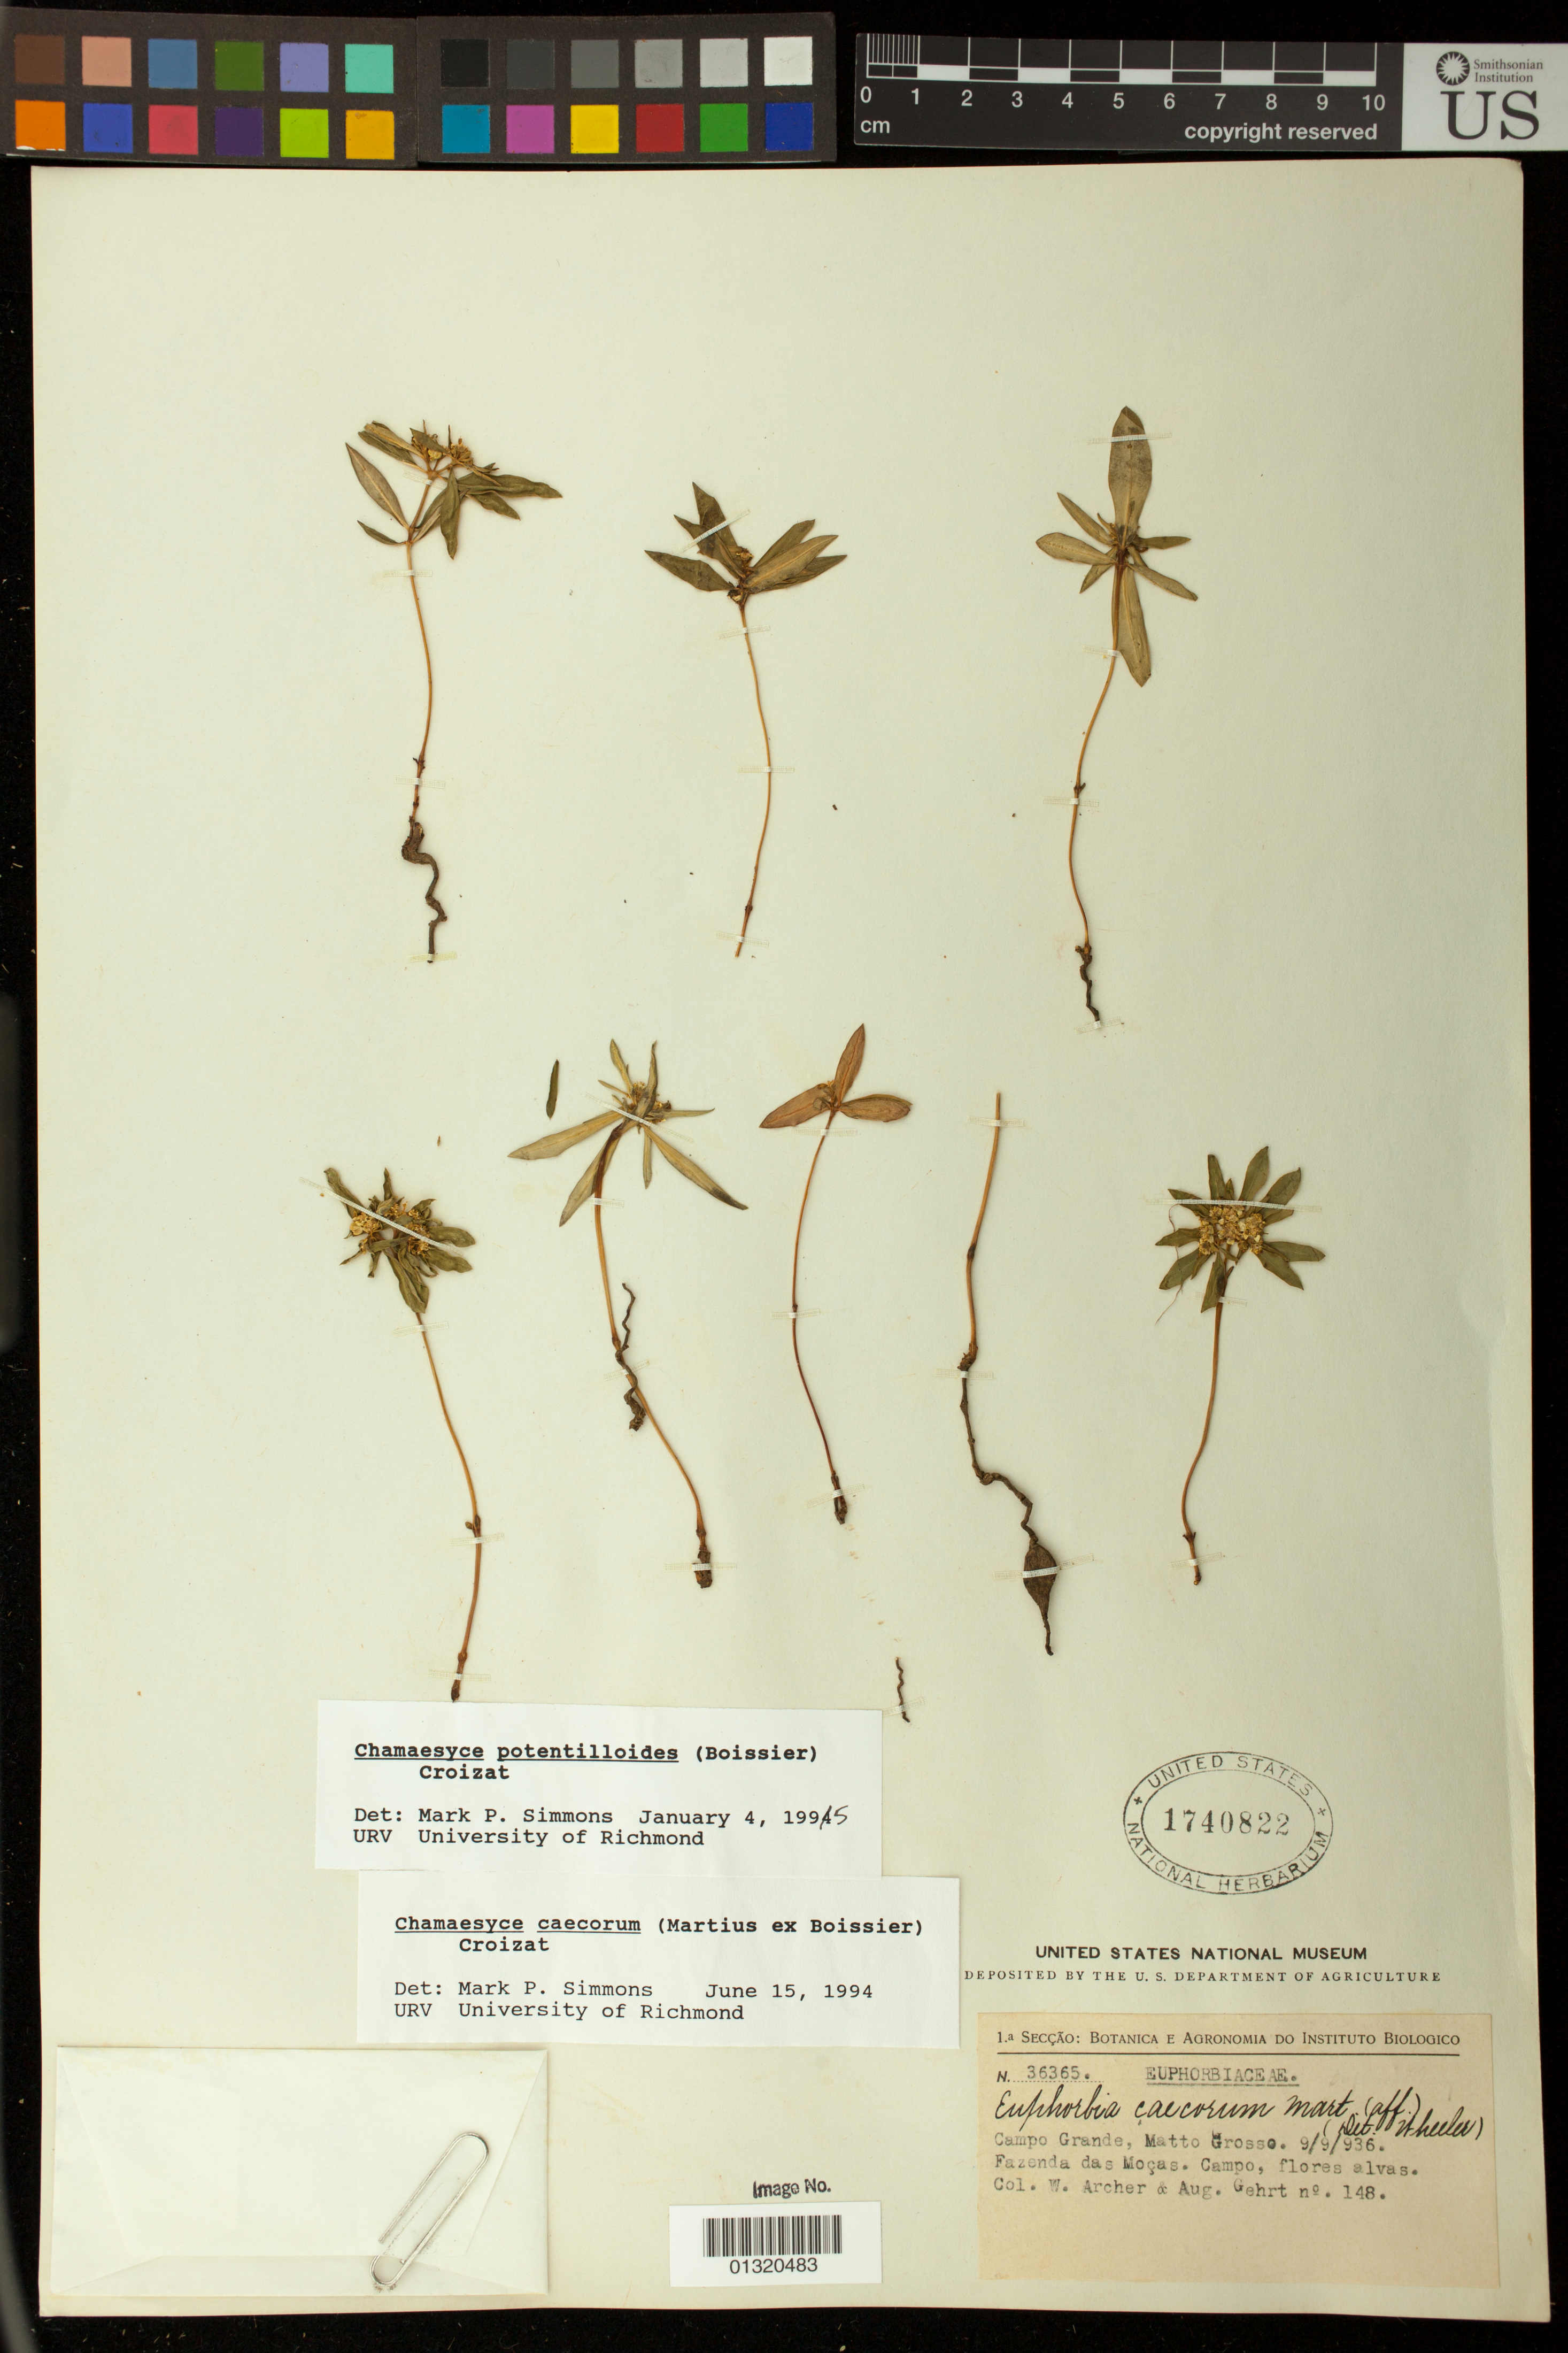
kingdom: Plantae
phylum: Tracheophyta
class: Magnoliopsida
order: Malpighiales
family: Euphorbiaceae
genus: Euphorbia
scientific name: Euphorbia potentilloides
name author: Boiss.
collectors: W. A. Archer & A. Gehrt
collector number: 148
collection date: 1936-09-09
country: Brazil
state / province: Mato Grosso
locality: Campo Grande; Fazenda das Moças.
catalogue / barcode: US 1740822